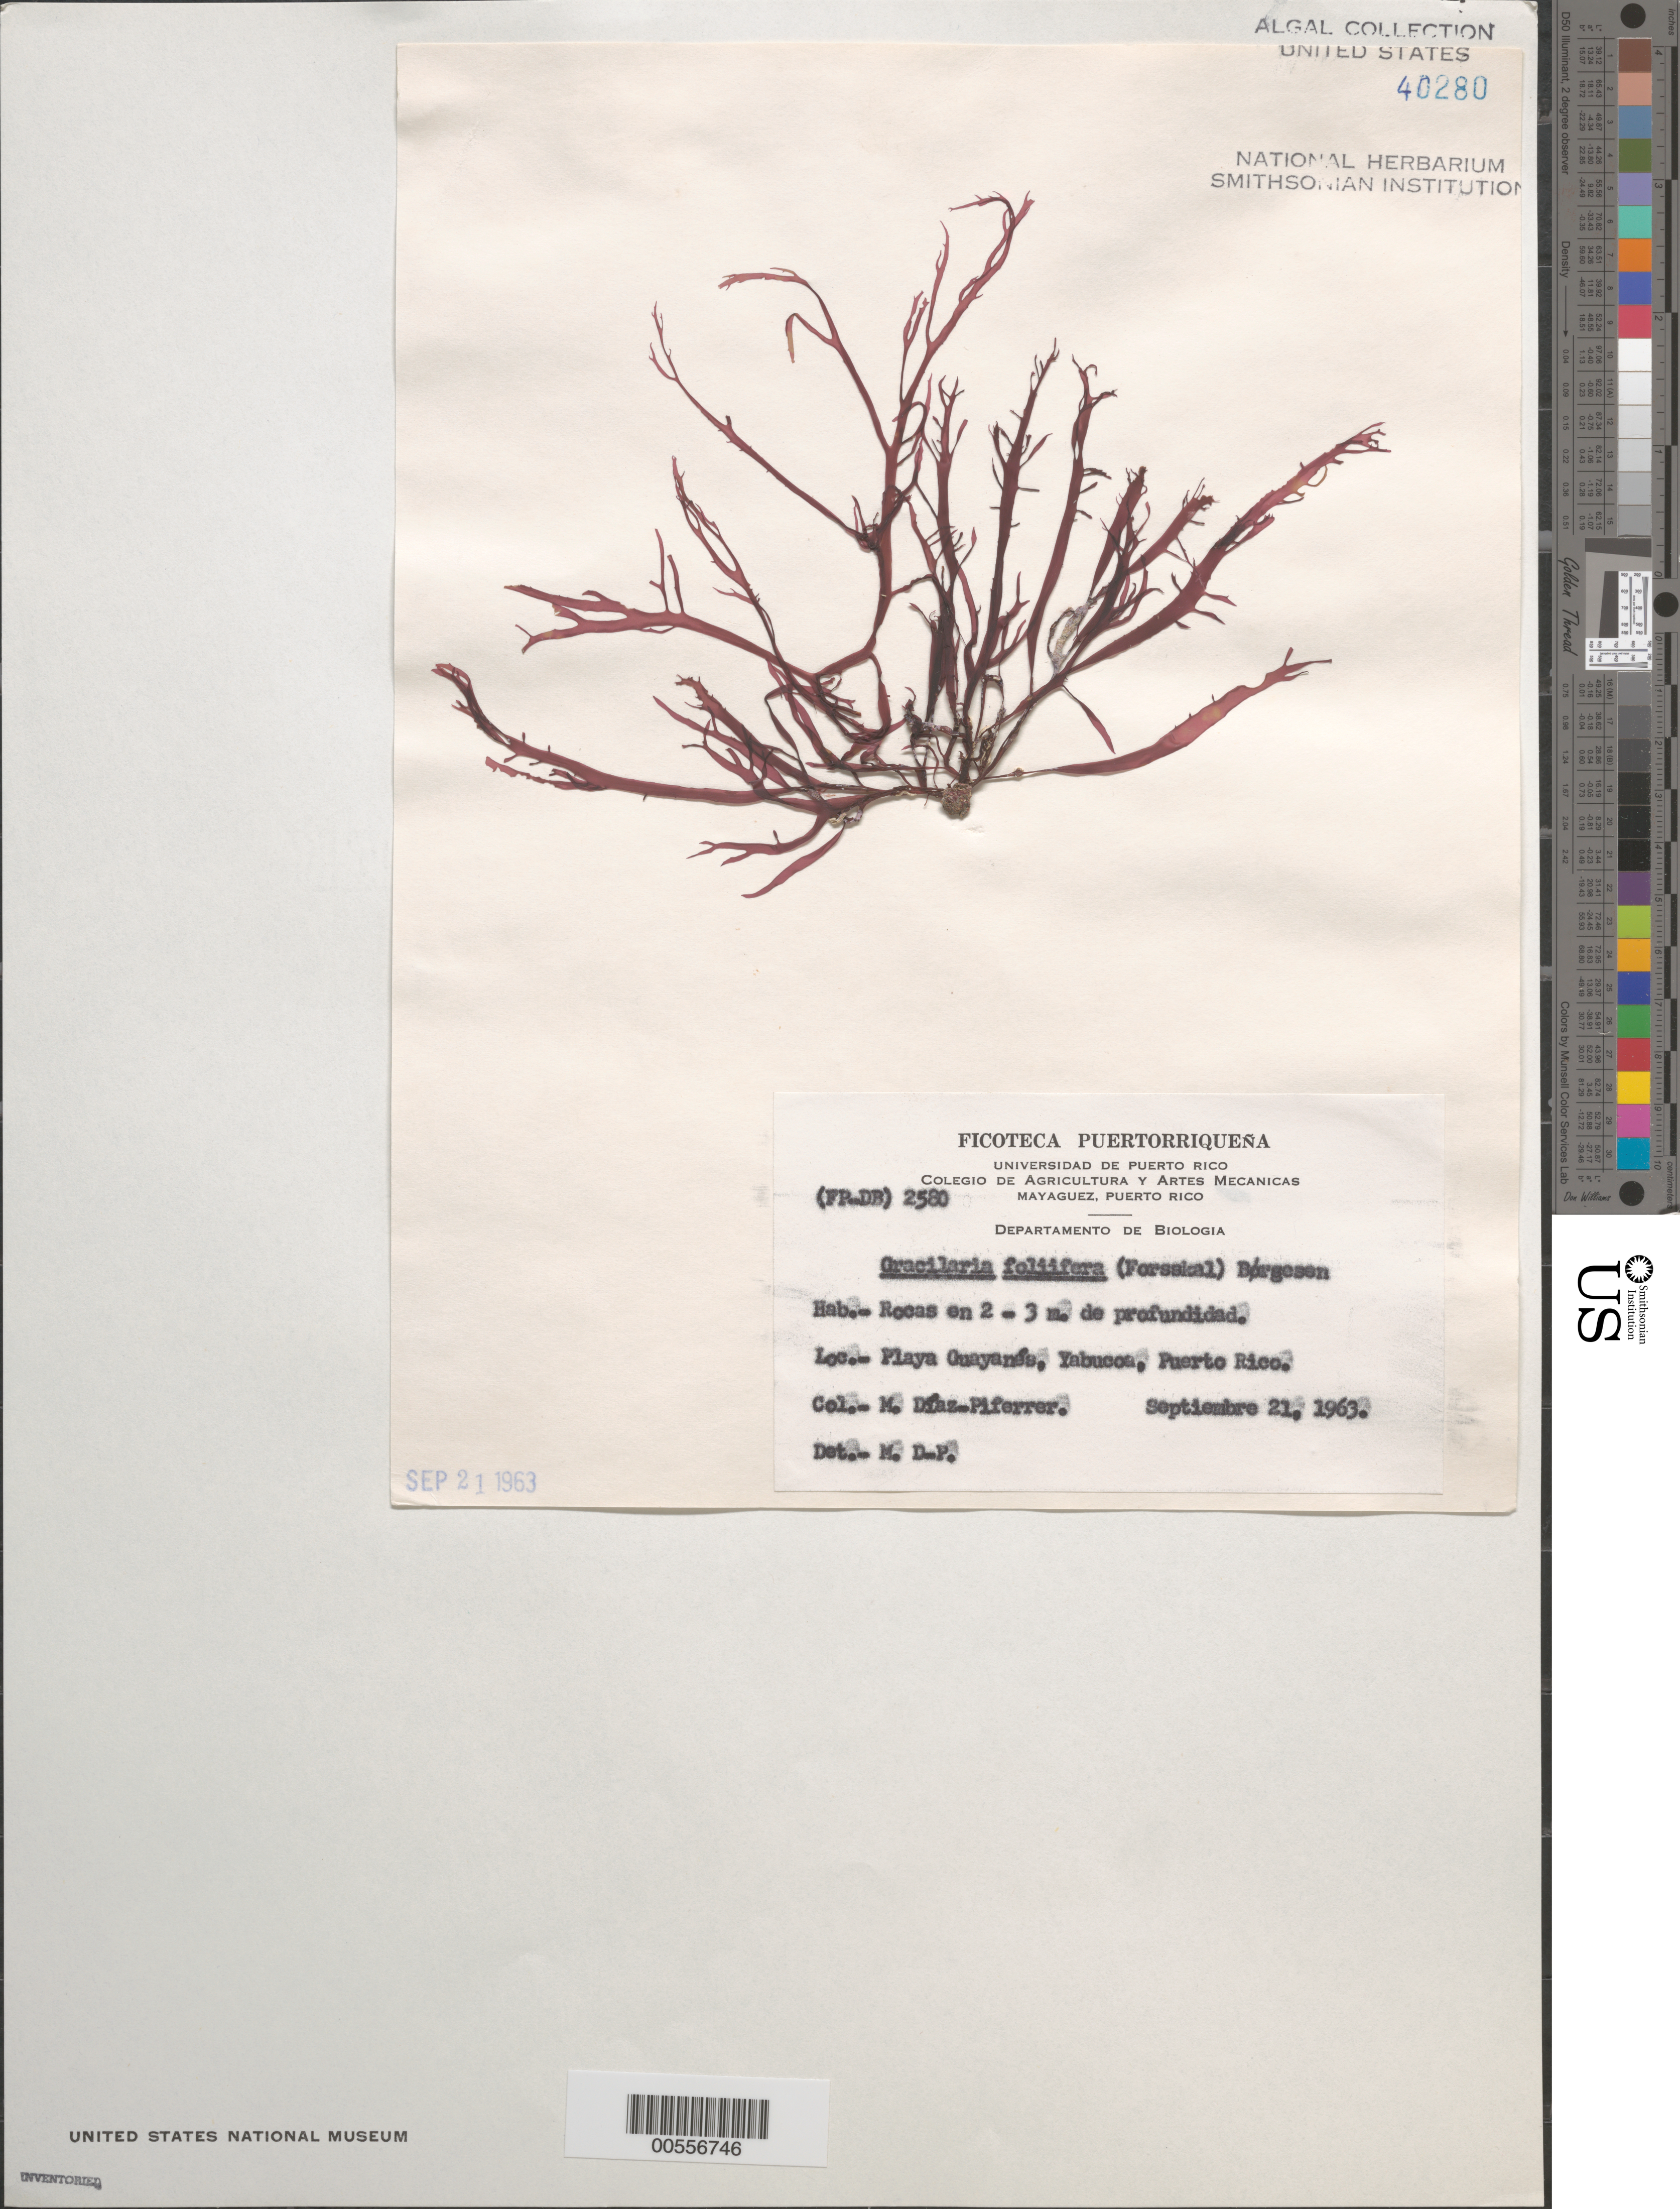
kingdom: Plantae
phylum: Rhodophyta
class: Florideophyceae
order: Gracilariales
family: Gracilariaceae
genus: Gracilaria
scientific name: Gracilaria foliifera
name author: (Forssk.) Børgesen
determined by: Diaz-Piferrer, M.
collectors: M. Diaz-Piferrer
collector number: (fp-db) 2580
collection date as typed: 21 Sep 1963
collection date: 1963-09-21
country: Puerto Rico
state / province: Yabucoa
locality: Playa Guayanes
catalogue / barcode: US 40280